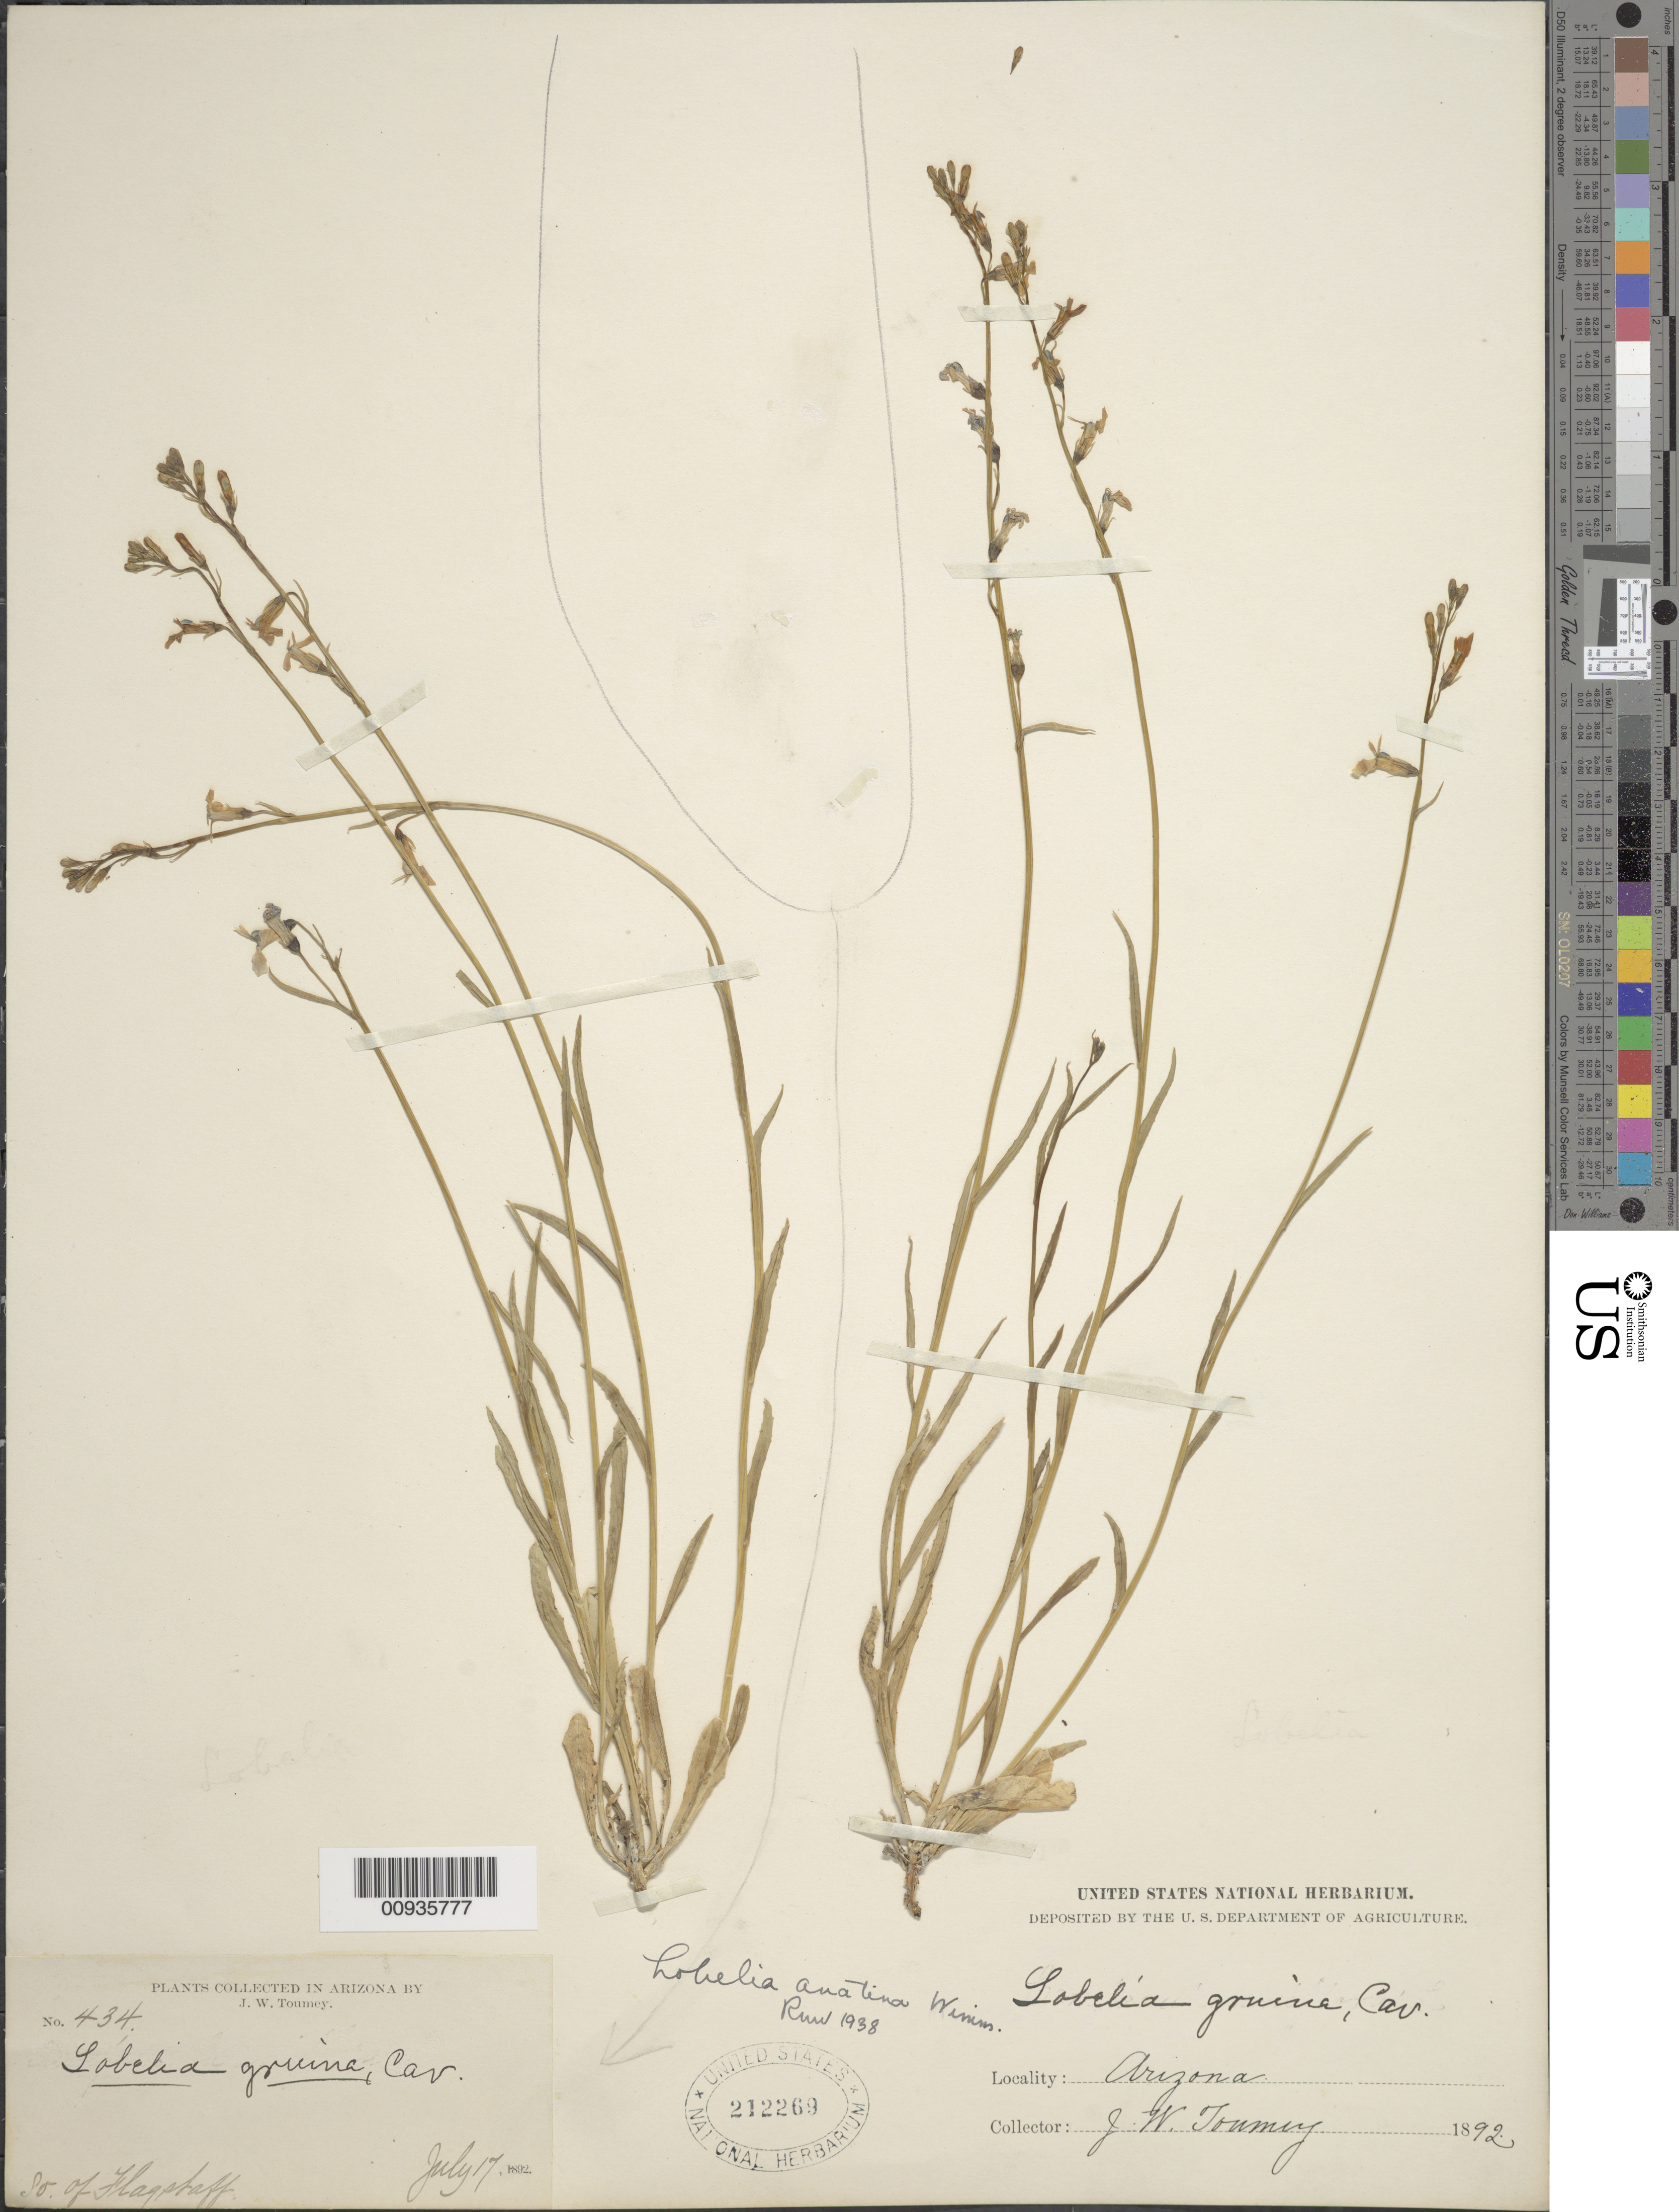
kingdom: Plantae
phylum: Tracheophyta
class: Magnoliopsida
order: Asterales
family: Campanulaceae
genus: Lobelia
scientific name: Lobelia anatina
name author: E. Wimm.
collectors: J. W. Toumey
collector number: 434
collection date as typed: July 17, 1892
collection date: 1892-07-17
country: United States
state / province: Arizona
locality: So. of Flagstaff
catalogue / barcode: US 212269